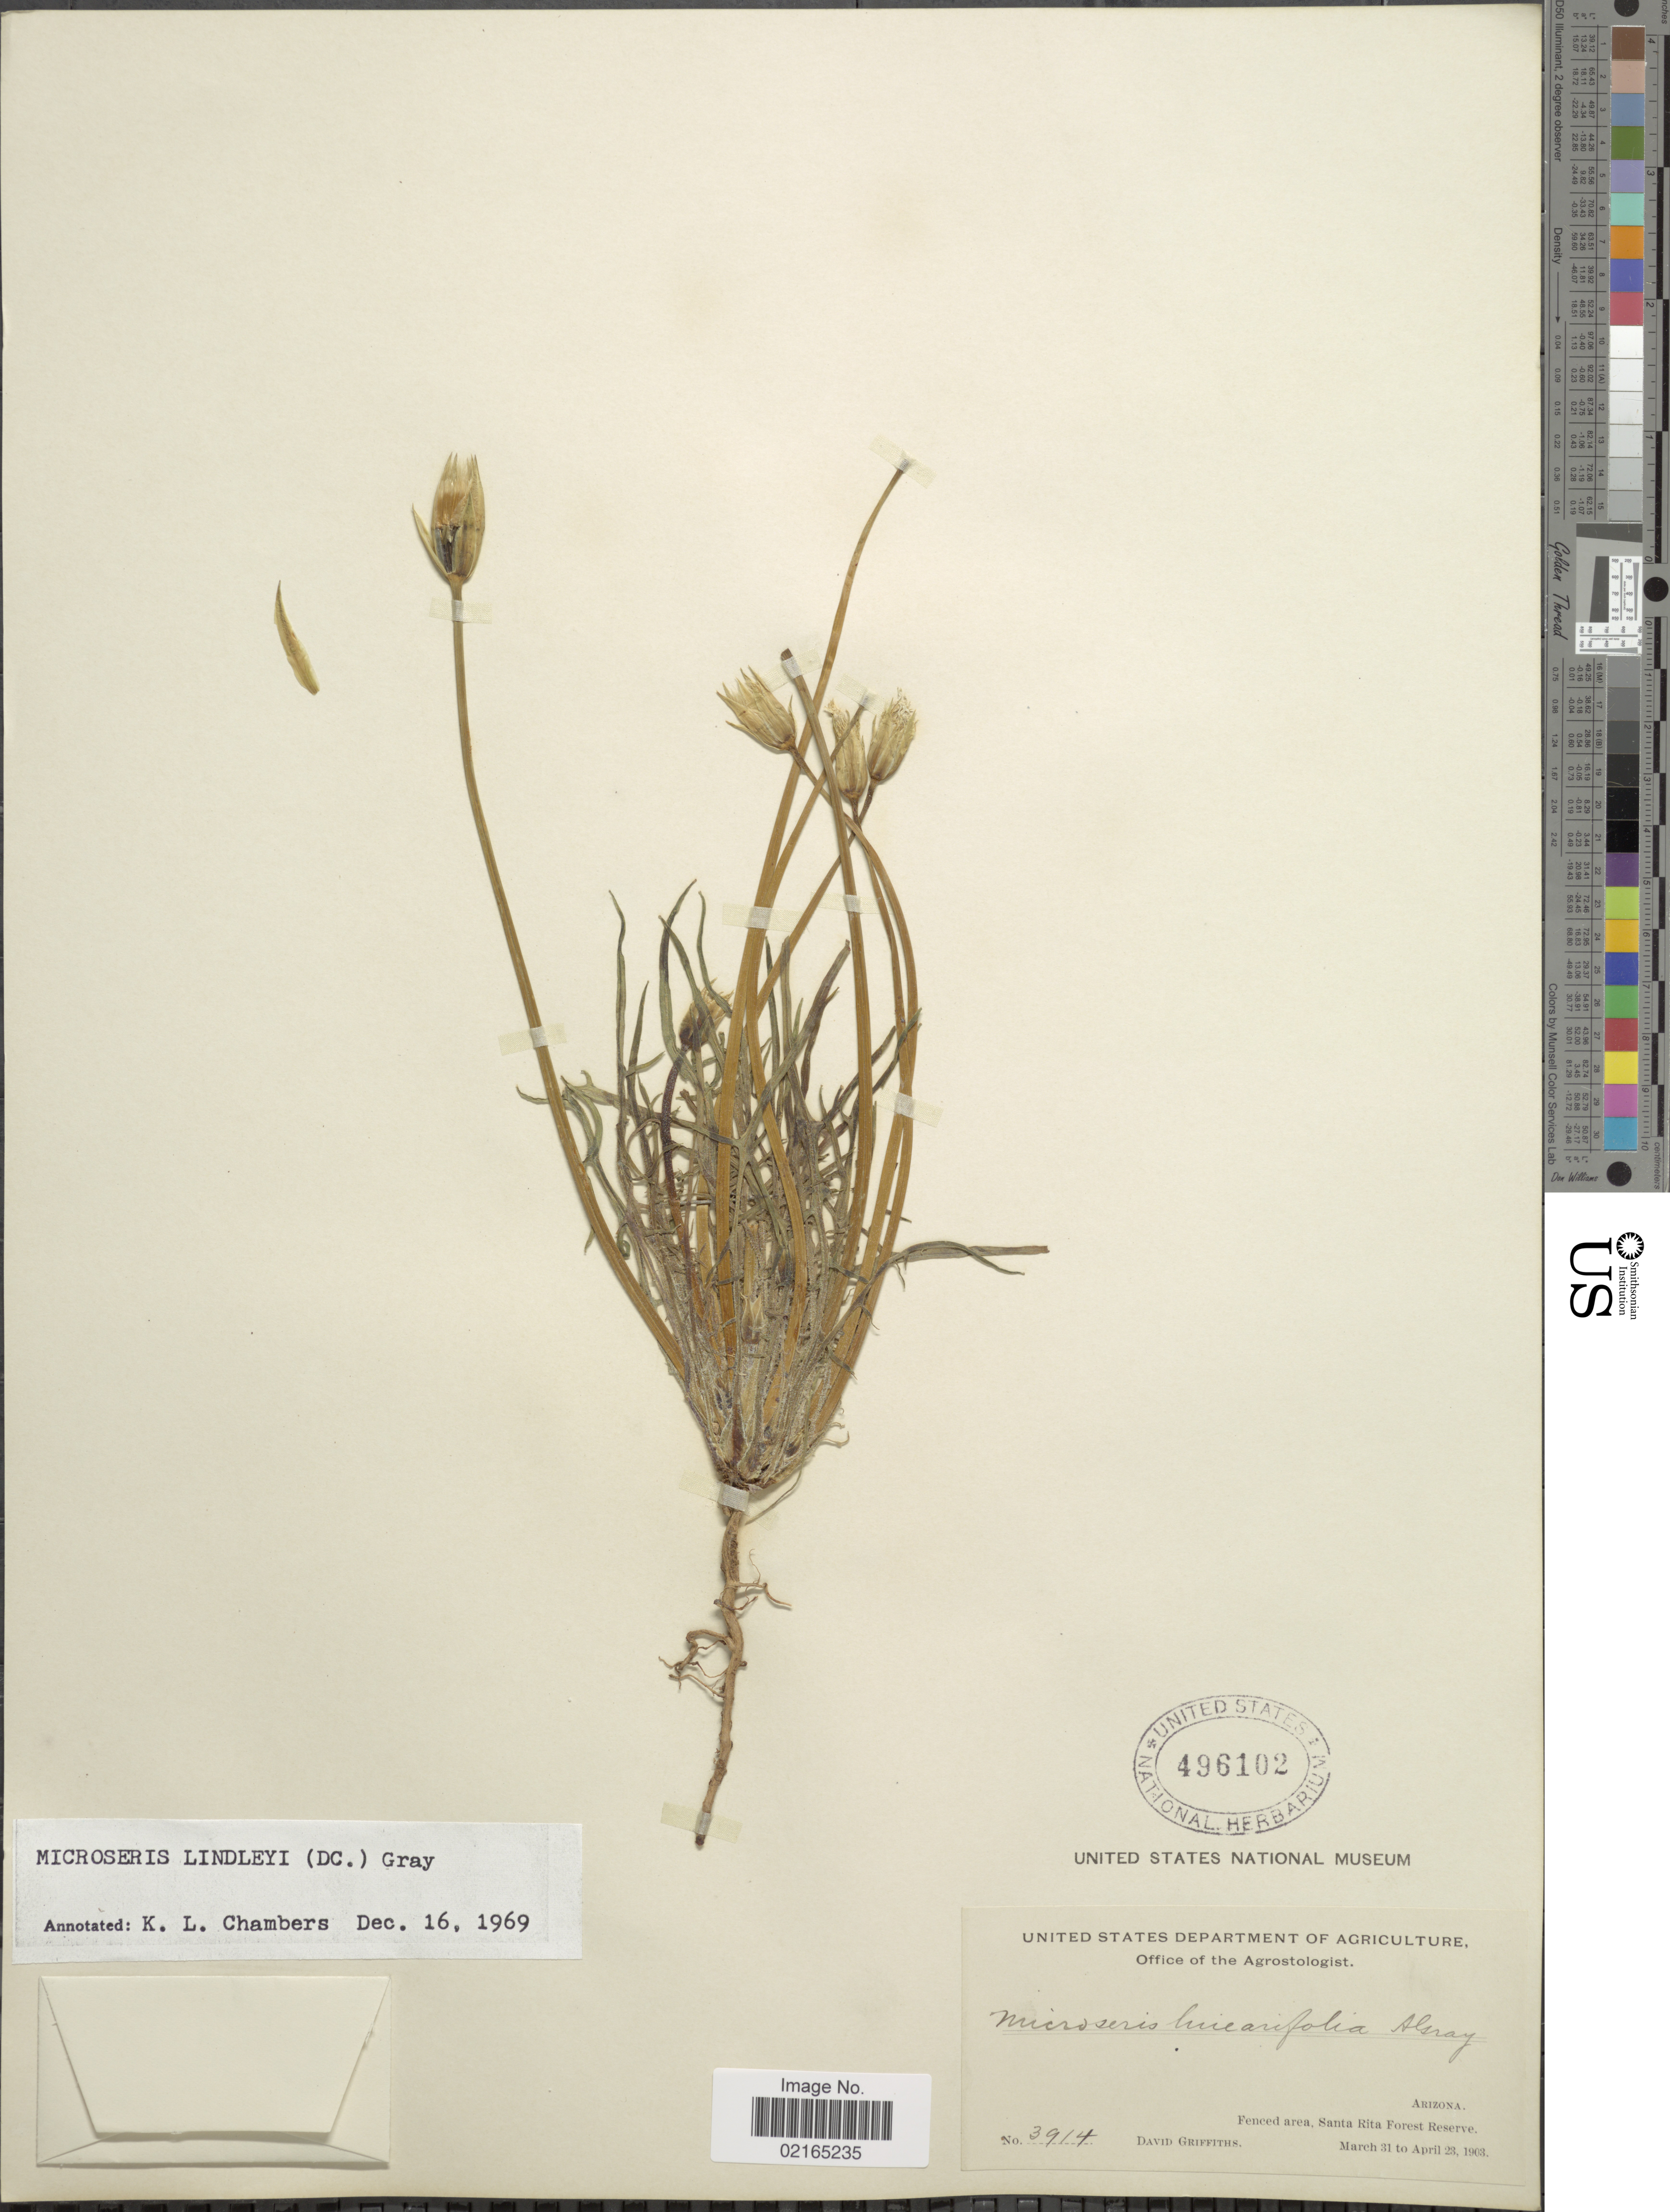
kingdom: Plantae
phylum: Tracheophyta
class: Magnoliopsida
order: Asterales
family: Asteraceae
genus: Uropappus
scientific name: Uropappus lindleyi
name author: (DC.) Nutt.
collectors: D. Griffiths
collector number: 3914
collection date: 1903-03-31/1903-04-23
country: United States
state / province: Arizona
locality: Fenced area, Santa Rita Forest Reserve.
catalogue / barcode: US 496102